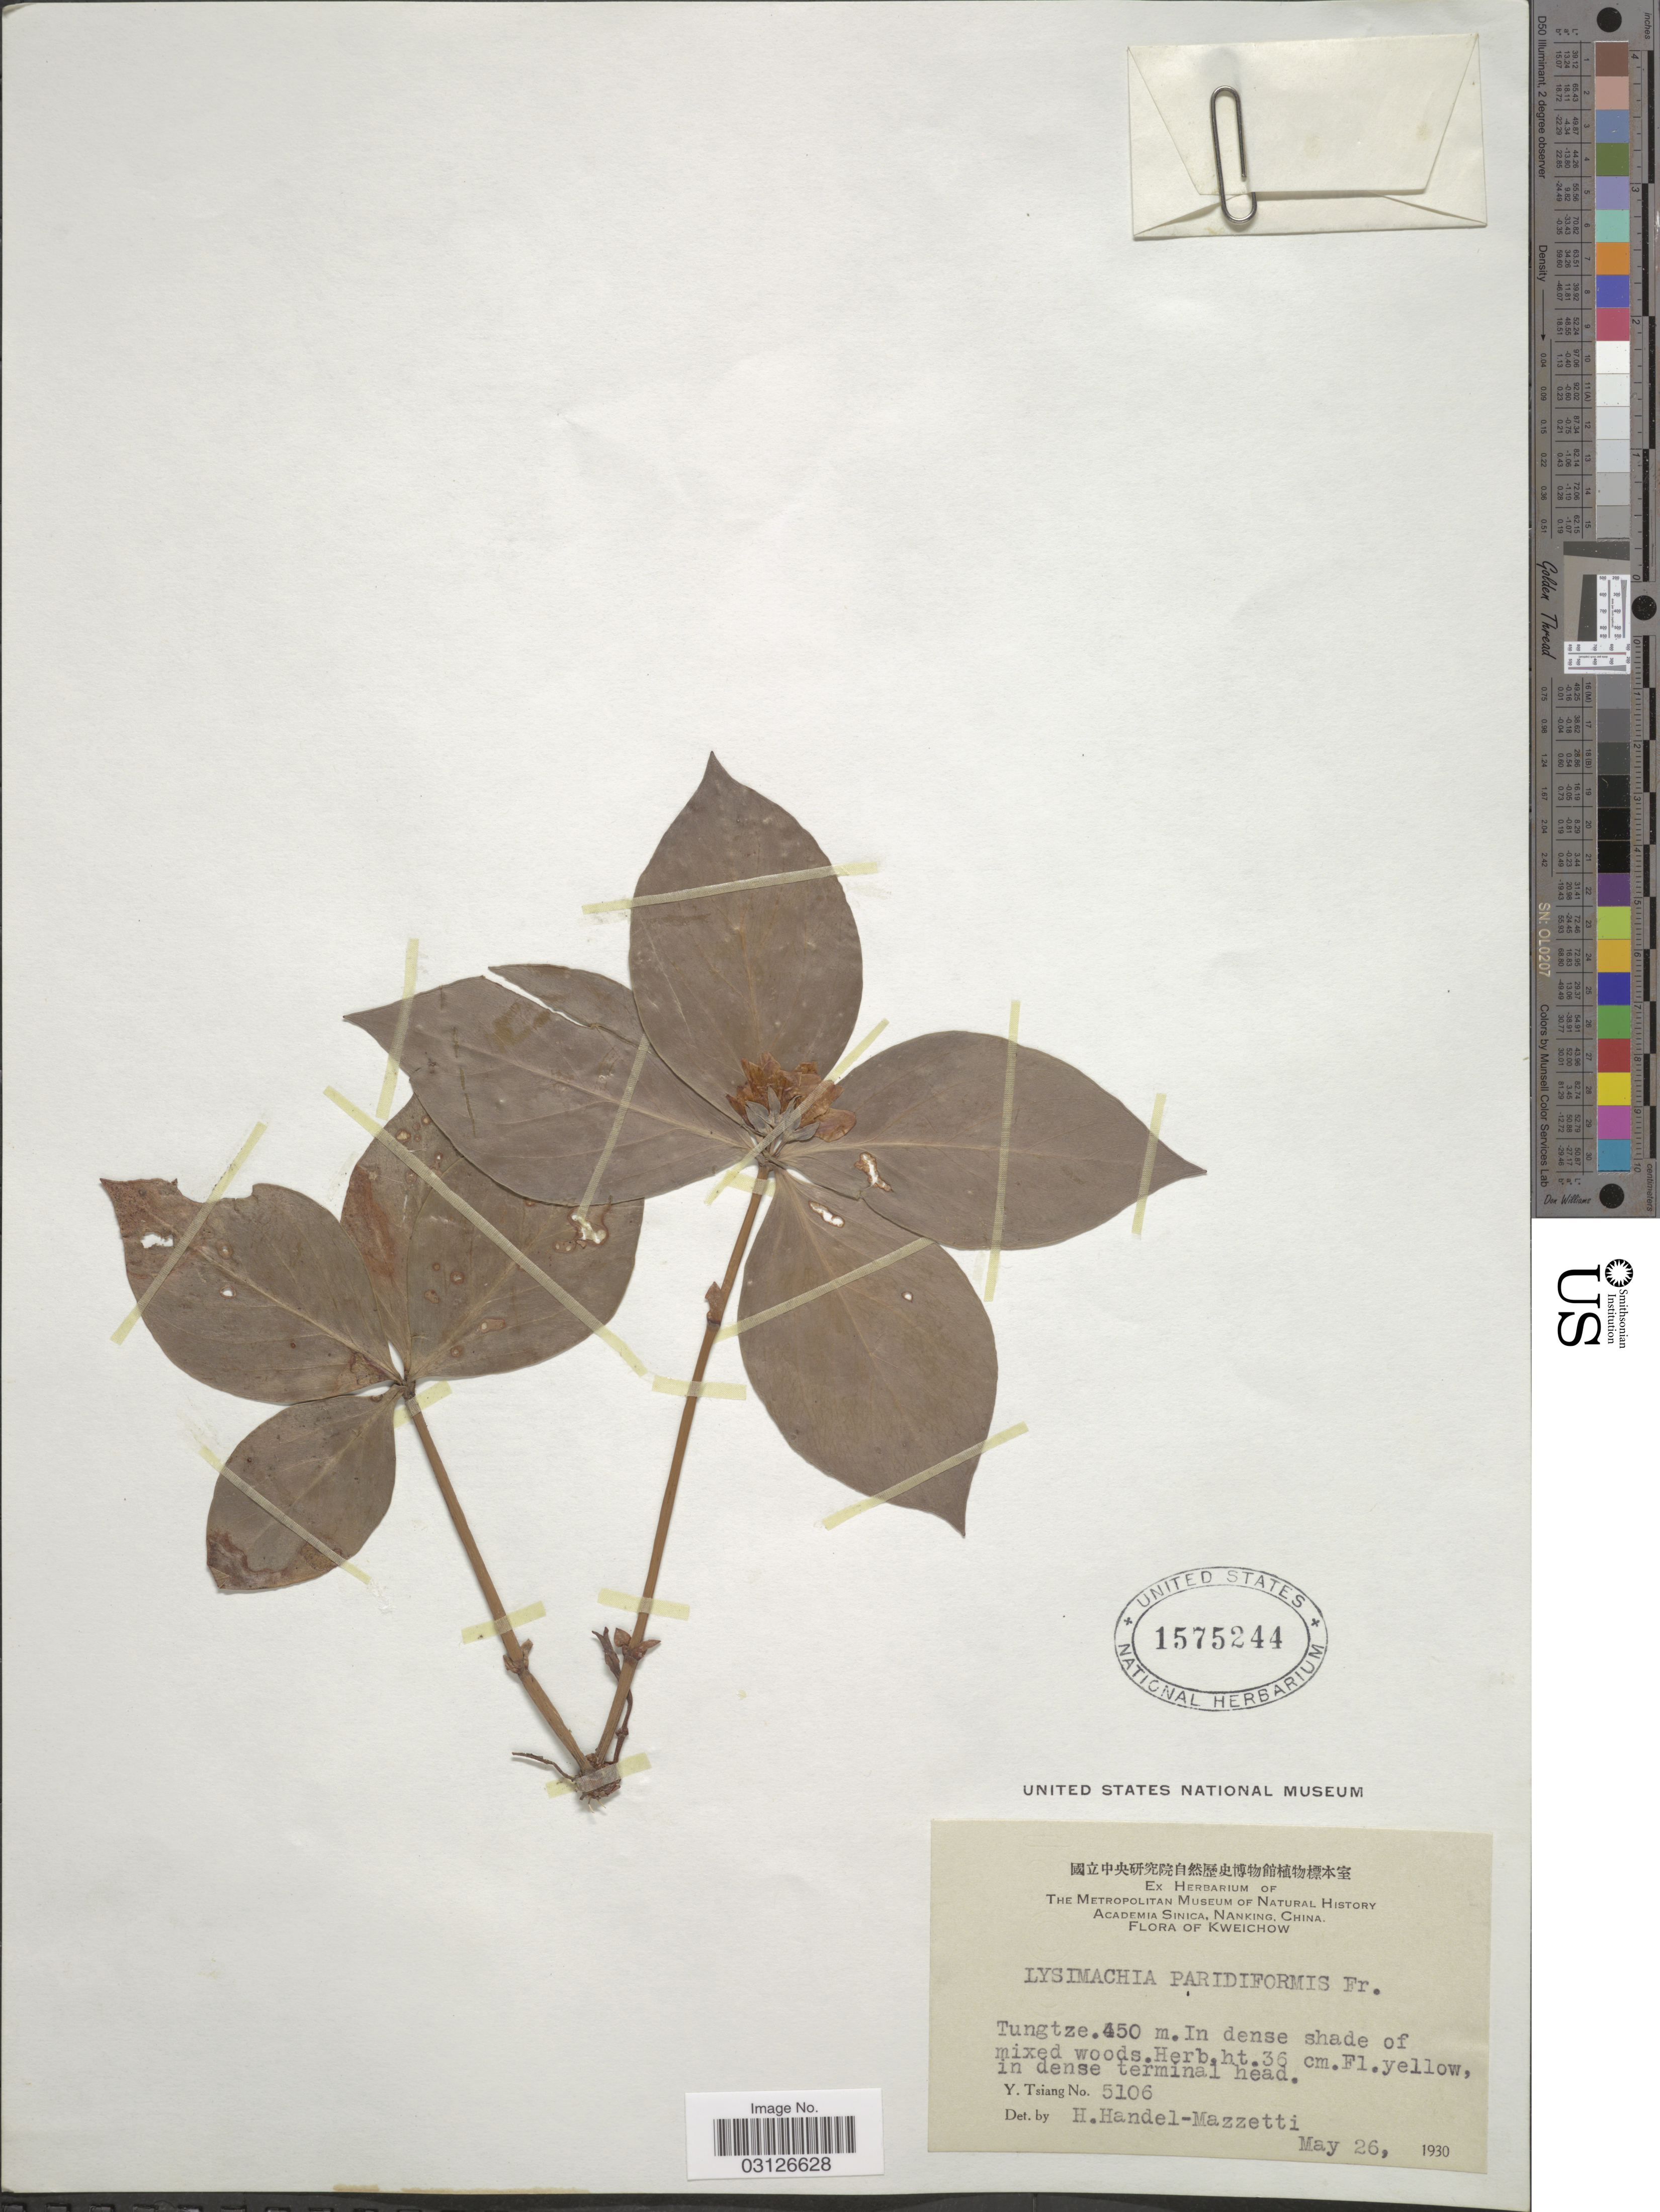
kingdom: Plantae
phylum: Tracheophyta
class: Magnoliopsida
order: Ericales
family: Primulaceae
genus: Lysimachia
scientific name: Lysimachia paridiformis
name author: Franch.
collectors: Y. Tsiang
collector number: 5106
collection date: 1930-05-26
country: China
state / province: Guizhou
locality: Kweichow. Tungtze.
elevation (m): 450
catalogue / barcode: US 1575244